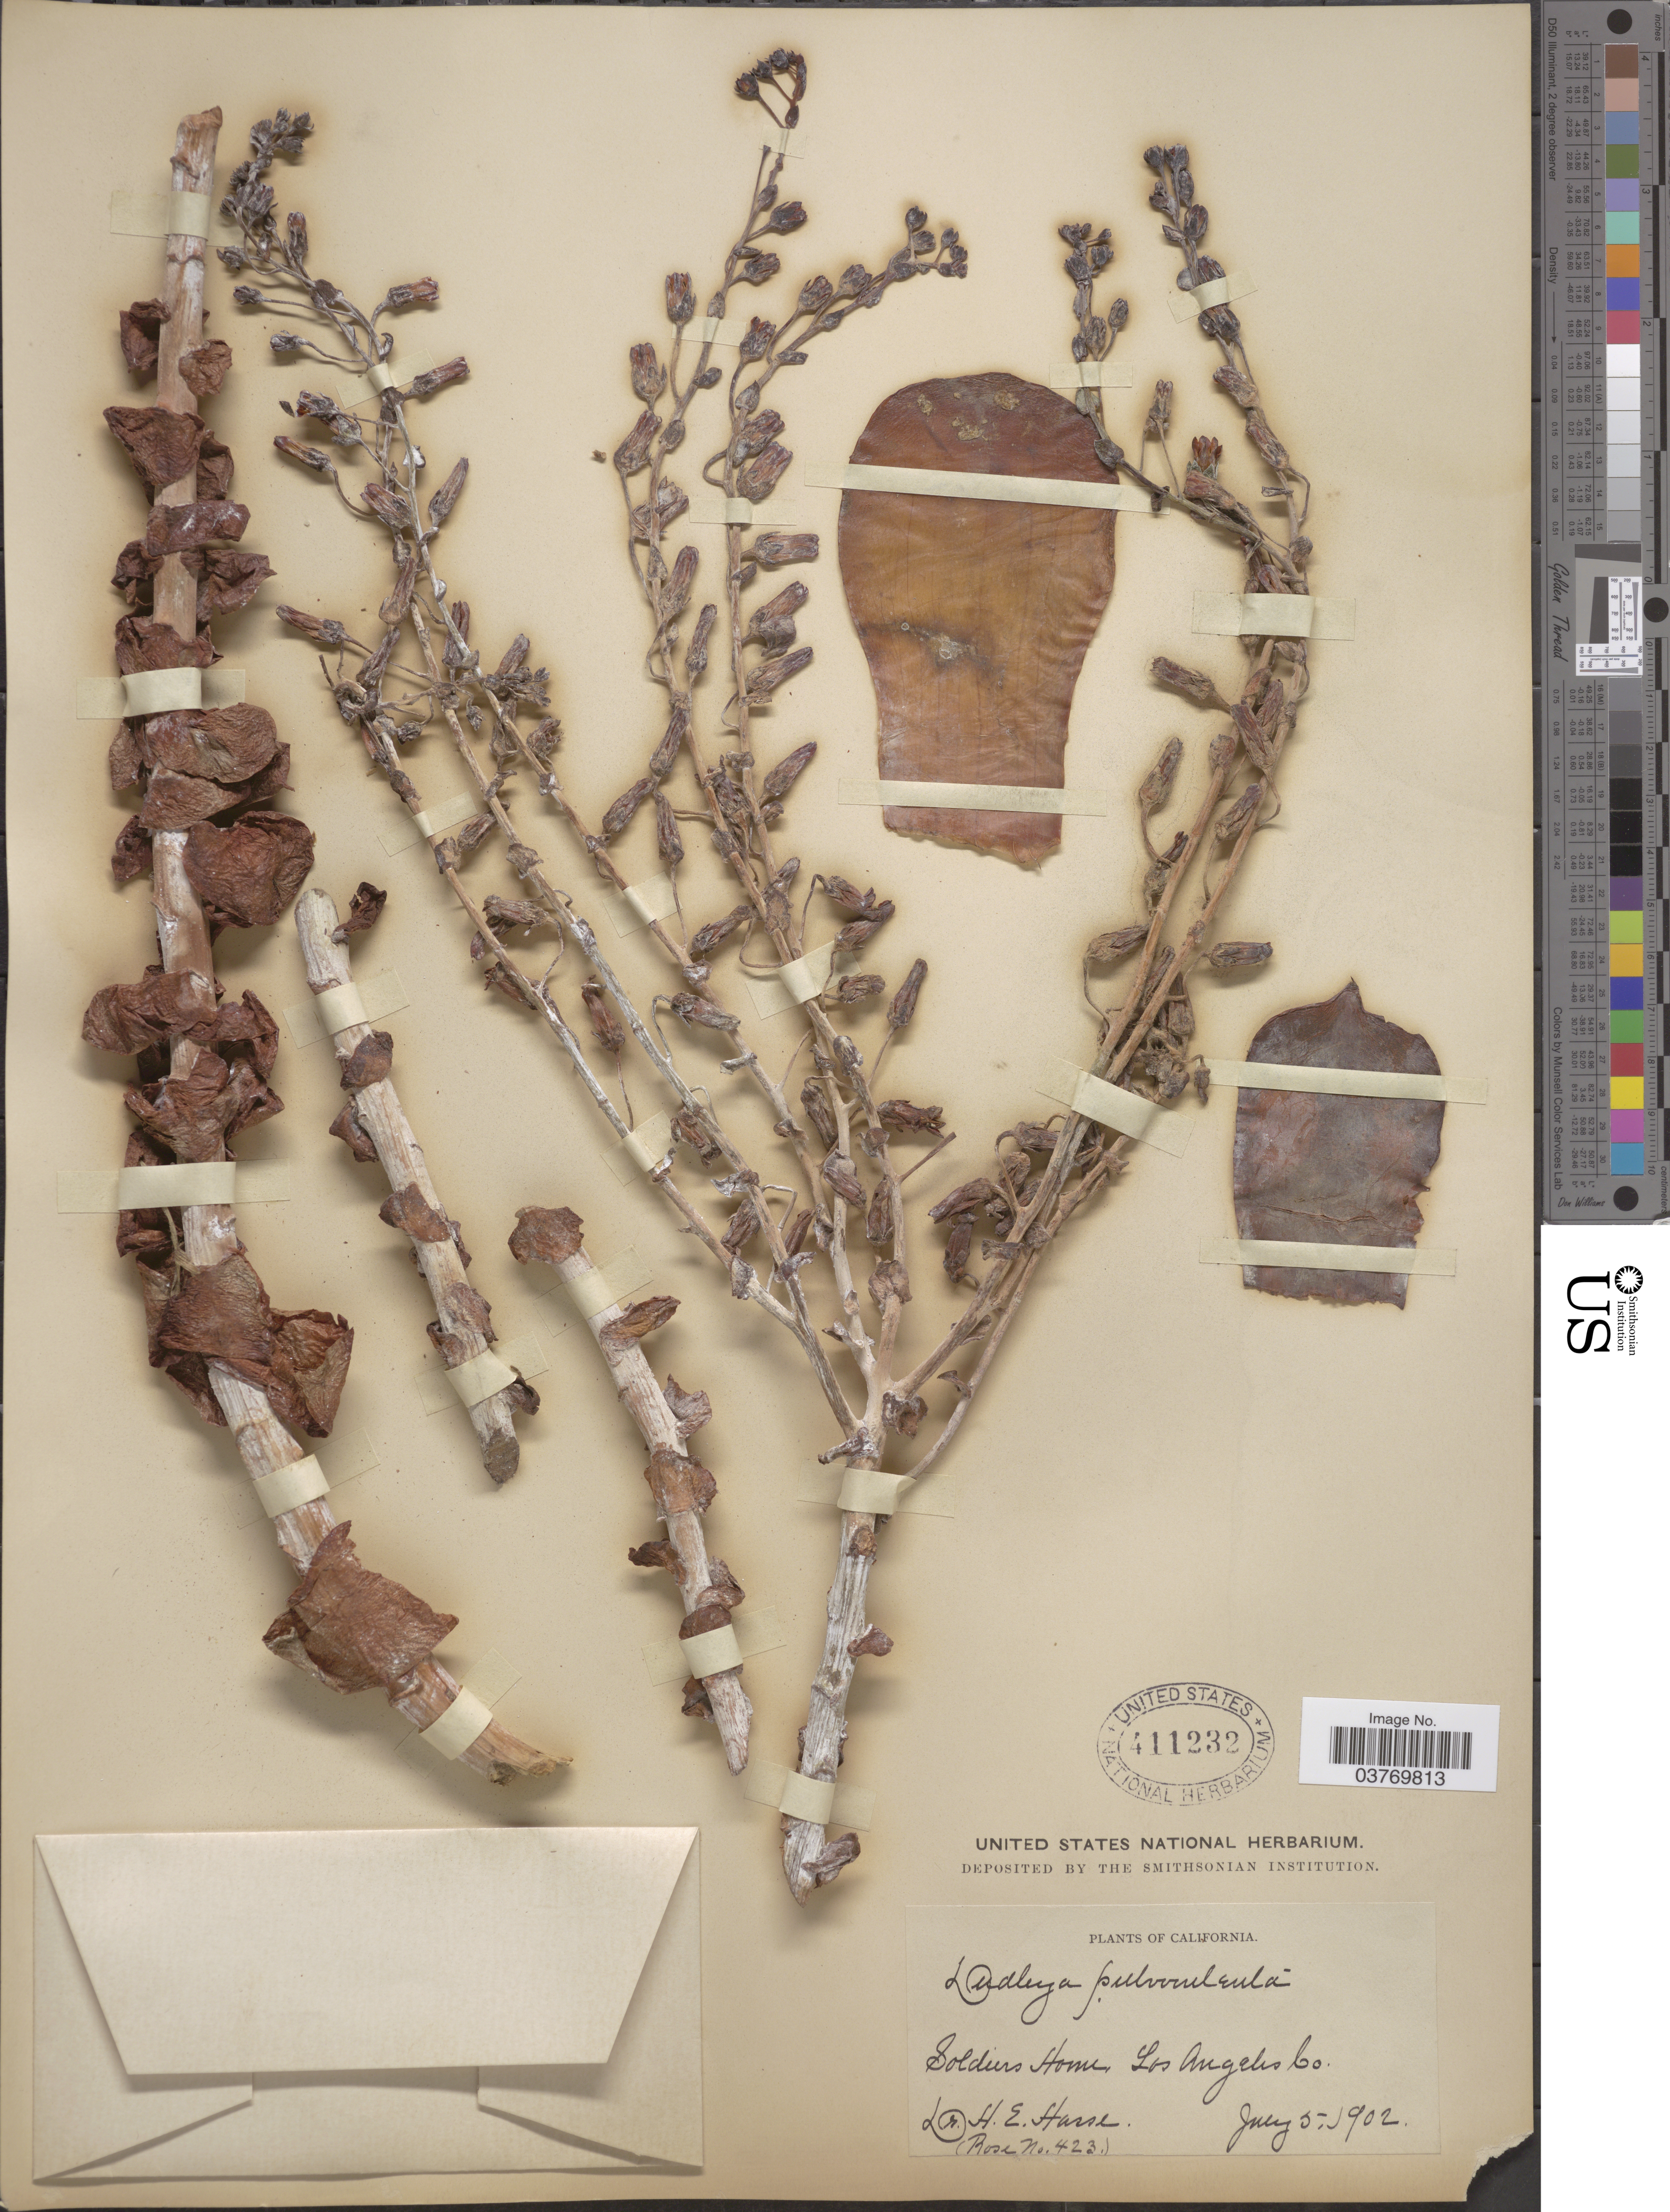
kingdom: Plantae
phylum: Tracheophyta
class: Magnoliopsida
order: Saxifragales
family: Crassulaceae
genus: Dudleya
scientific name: Dudleya pulverulenta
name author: (Nutt.) Britton & Rose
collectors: H. E. Hasse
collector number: Rose 423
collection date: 1902-07-05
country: United States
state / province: California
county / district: Los Angeles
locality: Soldiers Home, Los Angeles Co.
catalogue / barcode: US 411232